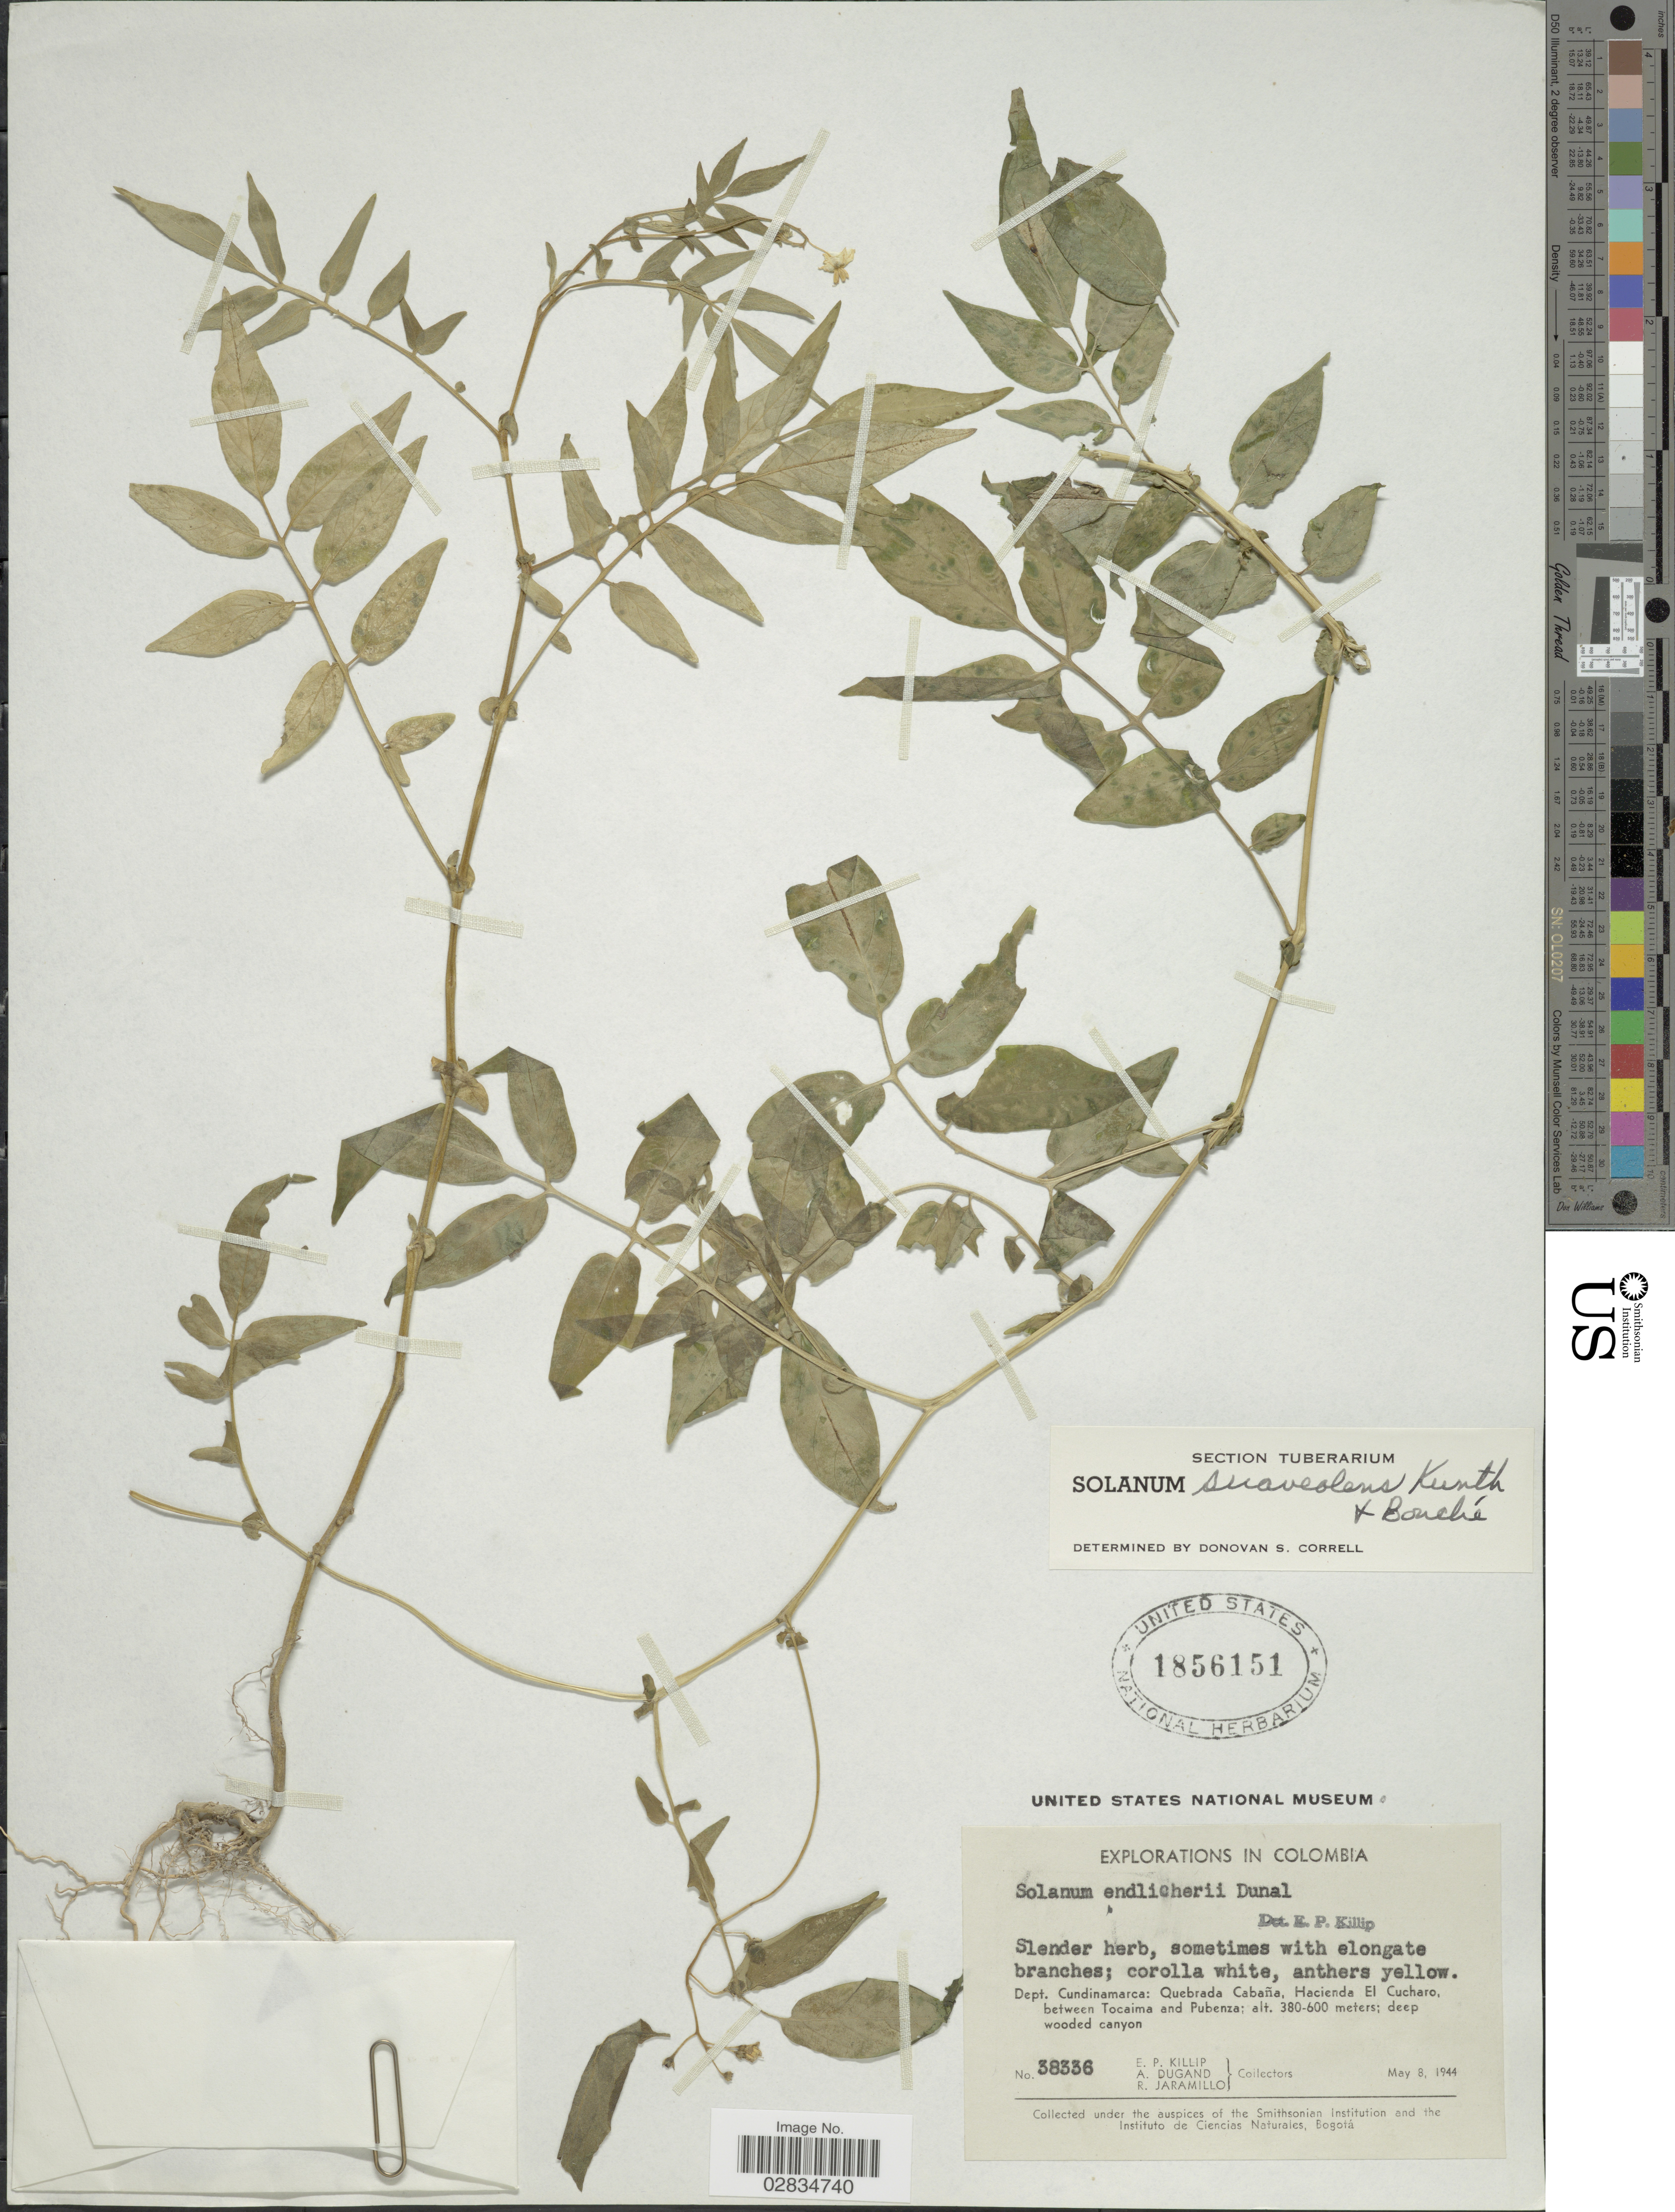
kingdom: Plantae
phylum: Tracheophyta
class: Magnoliopsida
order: Solanales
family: Solanaceae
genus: Solanum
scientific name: Solanum suaveolens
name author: Kunth & C.D. Bouché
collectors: E. P. Killip, A. Dugand & R. Jaramillo M.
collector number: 38336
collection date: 1944-05-08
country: Colombia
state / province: Cundinamarca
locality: Dept. Cundinamarca: Quebrada Cabaña, Hacienda El Cucharo, between Tocaima and Pubenza.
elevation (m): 380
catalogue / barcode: US 1856151